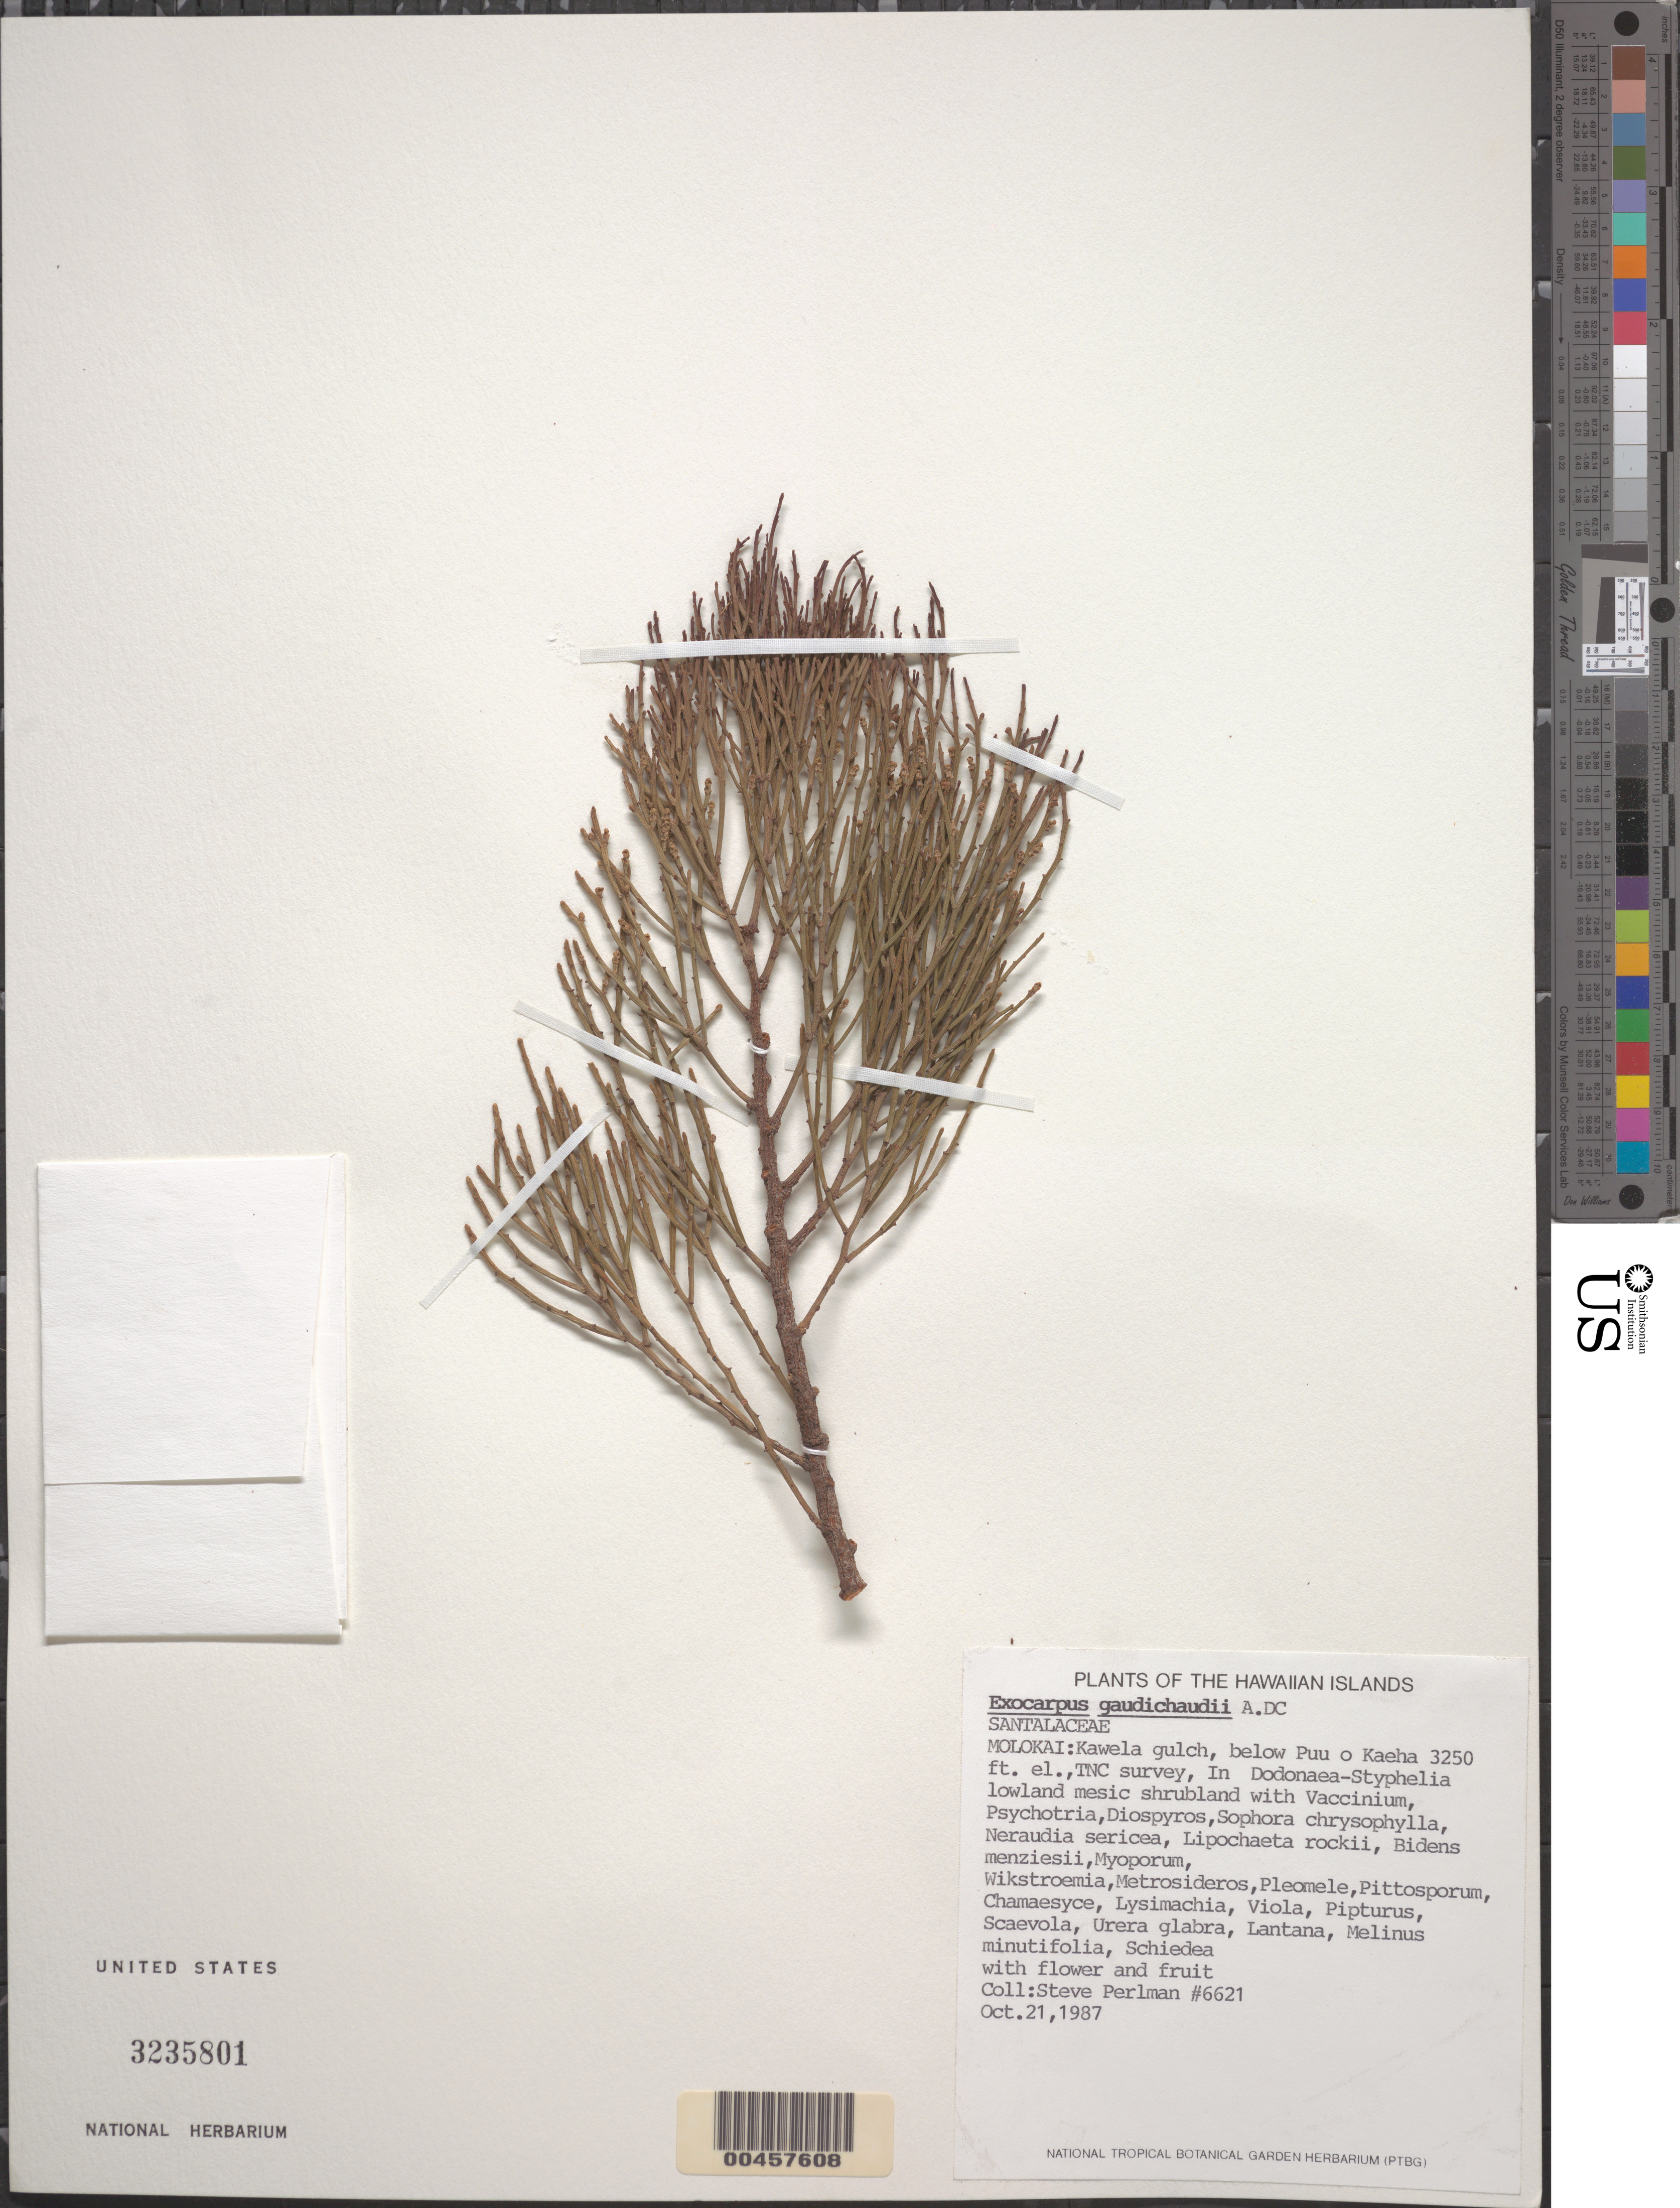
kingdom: Plantae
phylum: Tracheophyta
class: Magnoliopsida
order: Santalales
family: Santalaceae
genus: Exocarpos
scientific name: Exocarpos gaudichaudii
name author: A. DC.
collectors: S. P. Perlman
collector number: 6621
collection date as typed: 21 Oct 1987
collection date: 1987-10-21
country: United States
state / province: Hawaii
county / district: Maui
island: Moloka'i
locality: Kawela gulch, below Puu o Kaeha, TNC survey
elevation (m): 991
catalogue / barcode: US 3235801